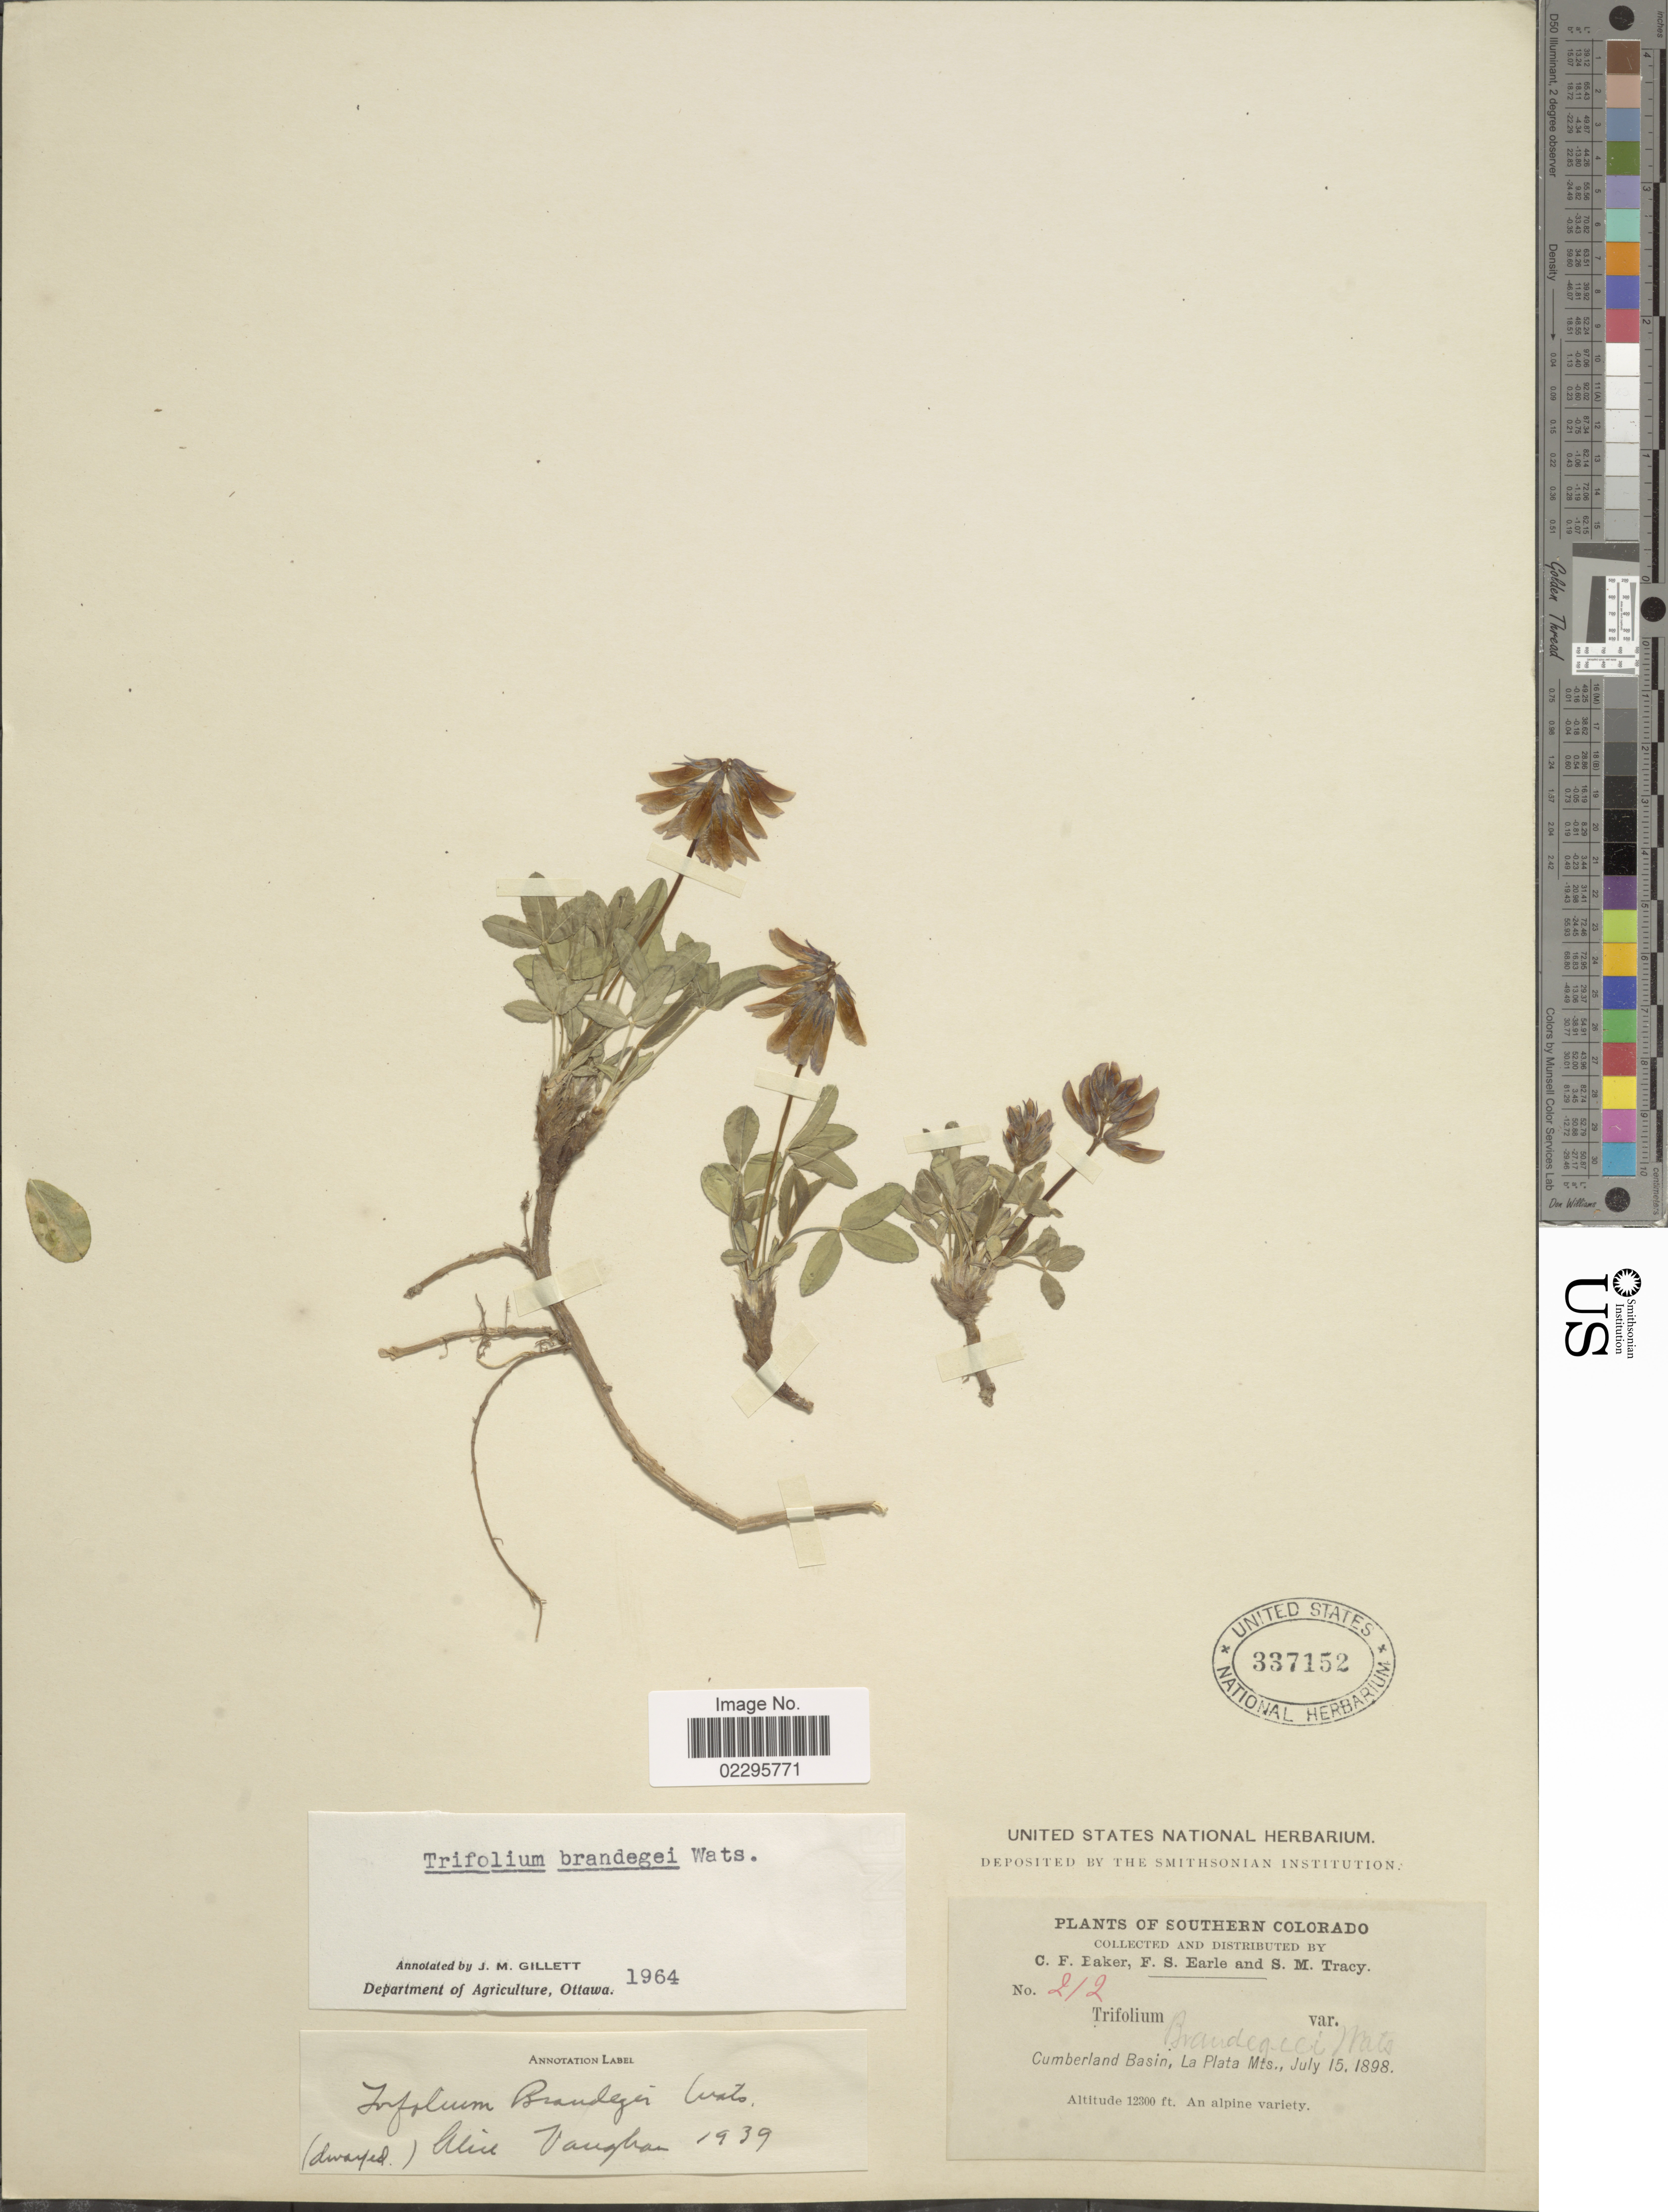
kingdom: Plantae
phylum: Tracheophyta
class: Magnoliopsida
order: Fabales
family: Fabaceae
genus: Trifolium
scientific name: Trifolium brandegei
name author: S. Watson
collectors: C. F. Baker, F. S. Earle & S. M. Tracy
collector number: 212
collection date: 1898-07-15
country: United States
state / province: Colorado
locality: Southern Colorado, Cumberland, La Plata Mts., an alpine variety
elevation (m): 3749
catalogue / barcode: US 337152